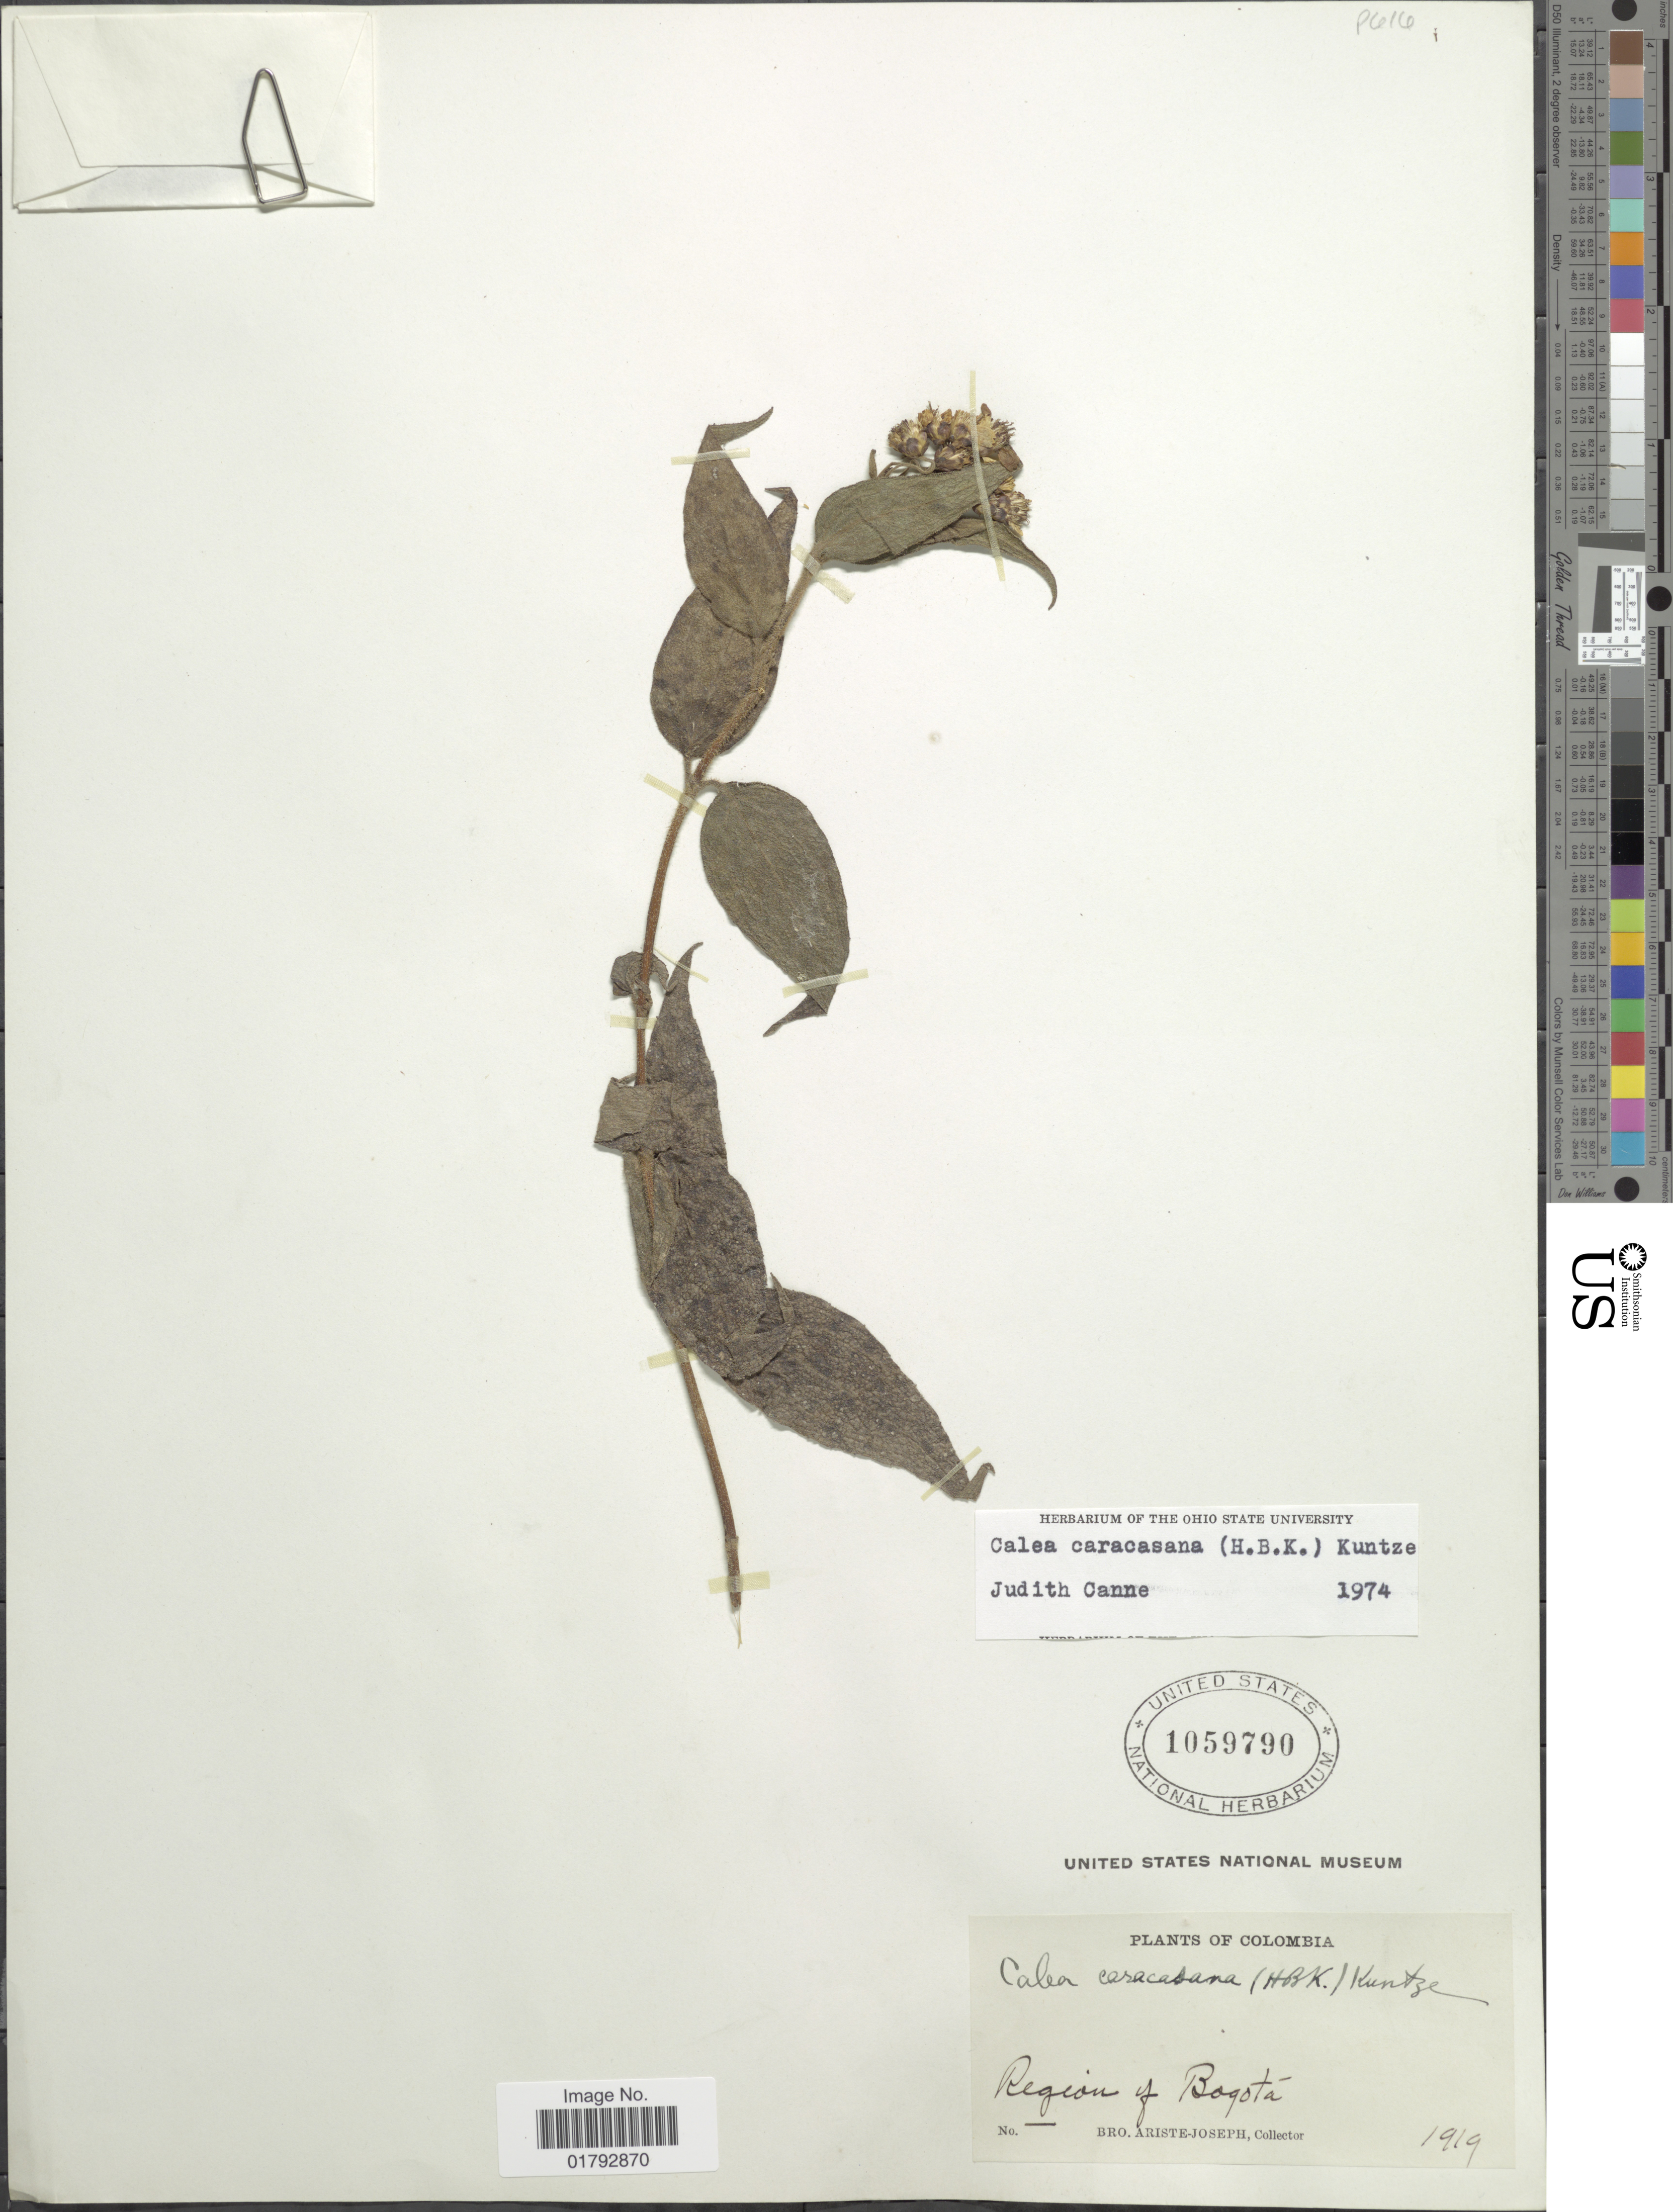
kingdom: Plantae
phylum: Tracheophyta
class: Magnoliopsida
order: Asterales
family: Asteraceae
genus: Alloispermum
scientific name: Alloispermum caracasanum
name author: (Kunth) H. Rob.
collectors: Bro. Ariste-Joseph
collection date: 1919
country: Colombia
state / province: Bogota D.C.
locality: Region of Bogota.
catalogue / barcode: US 1059790